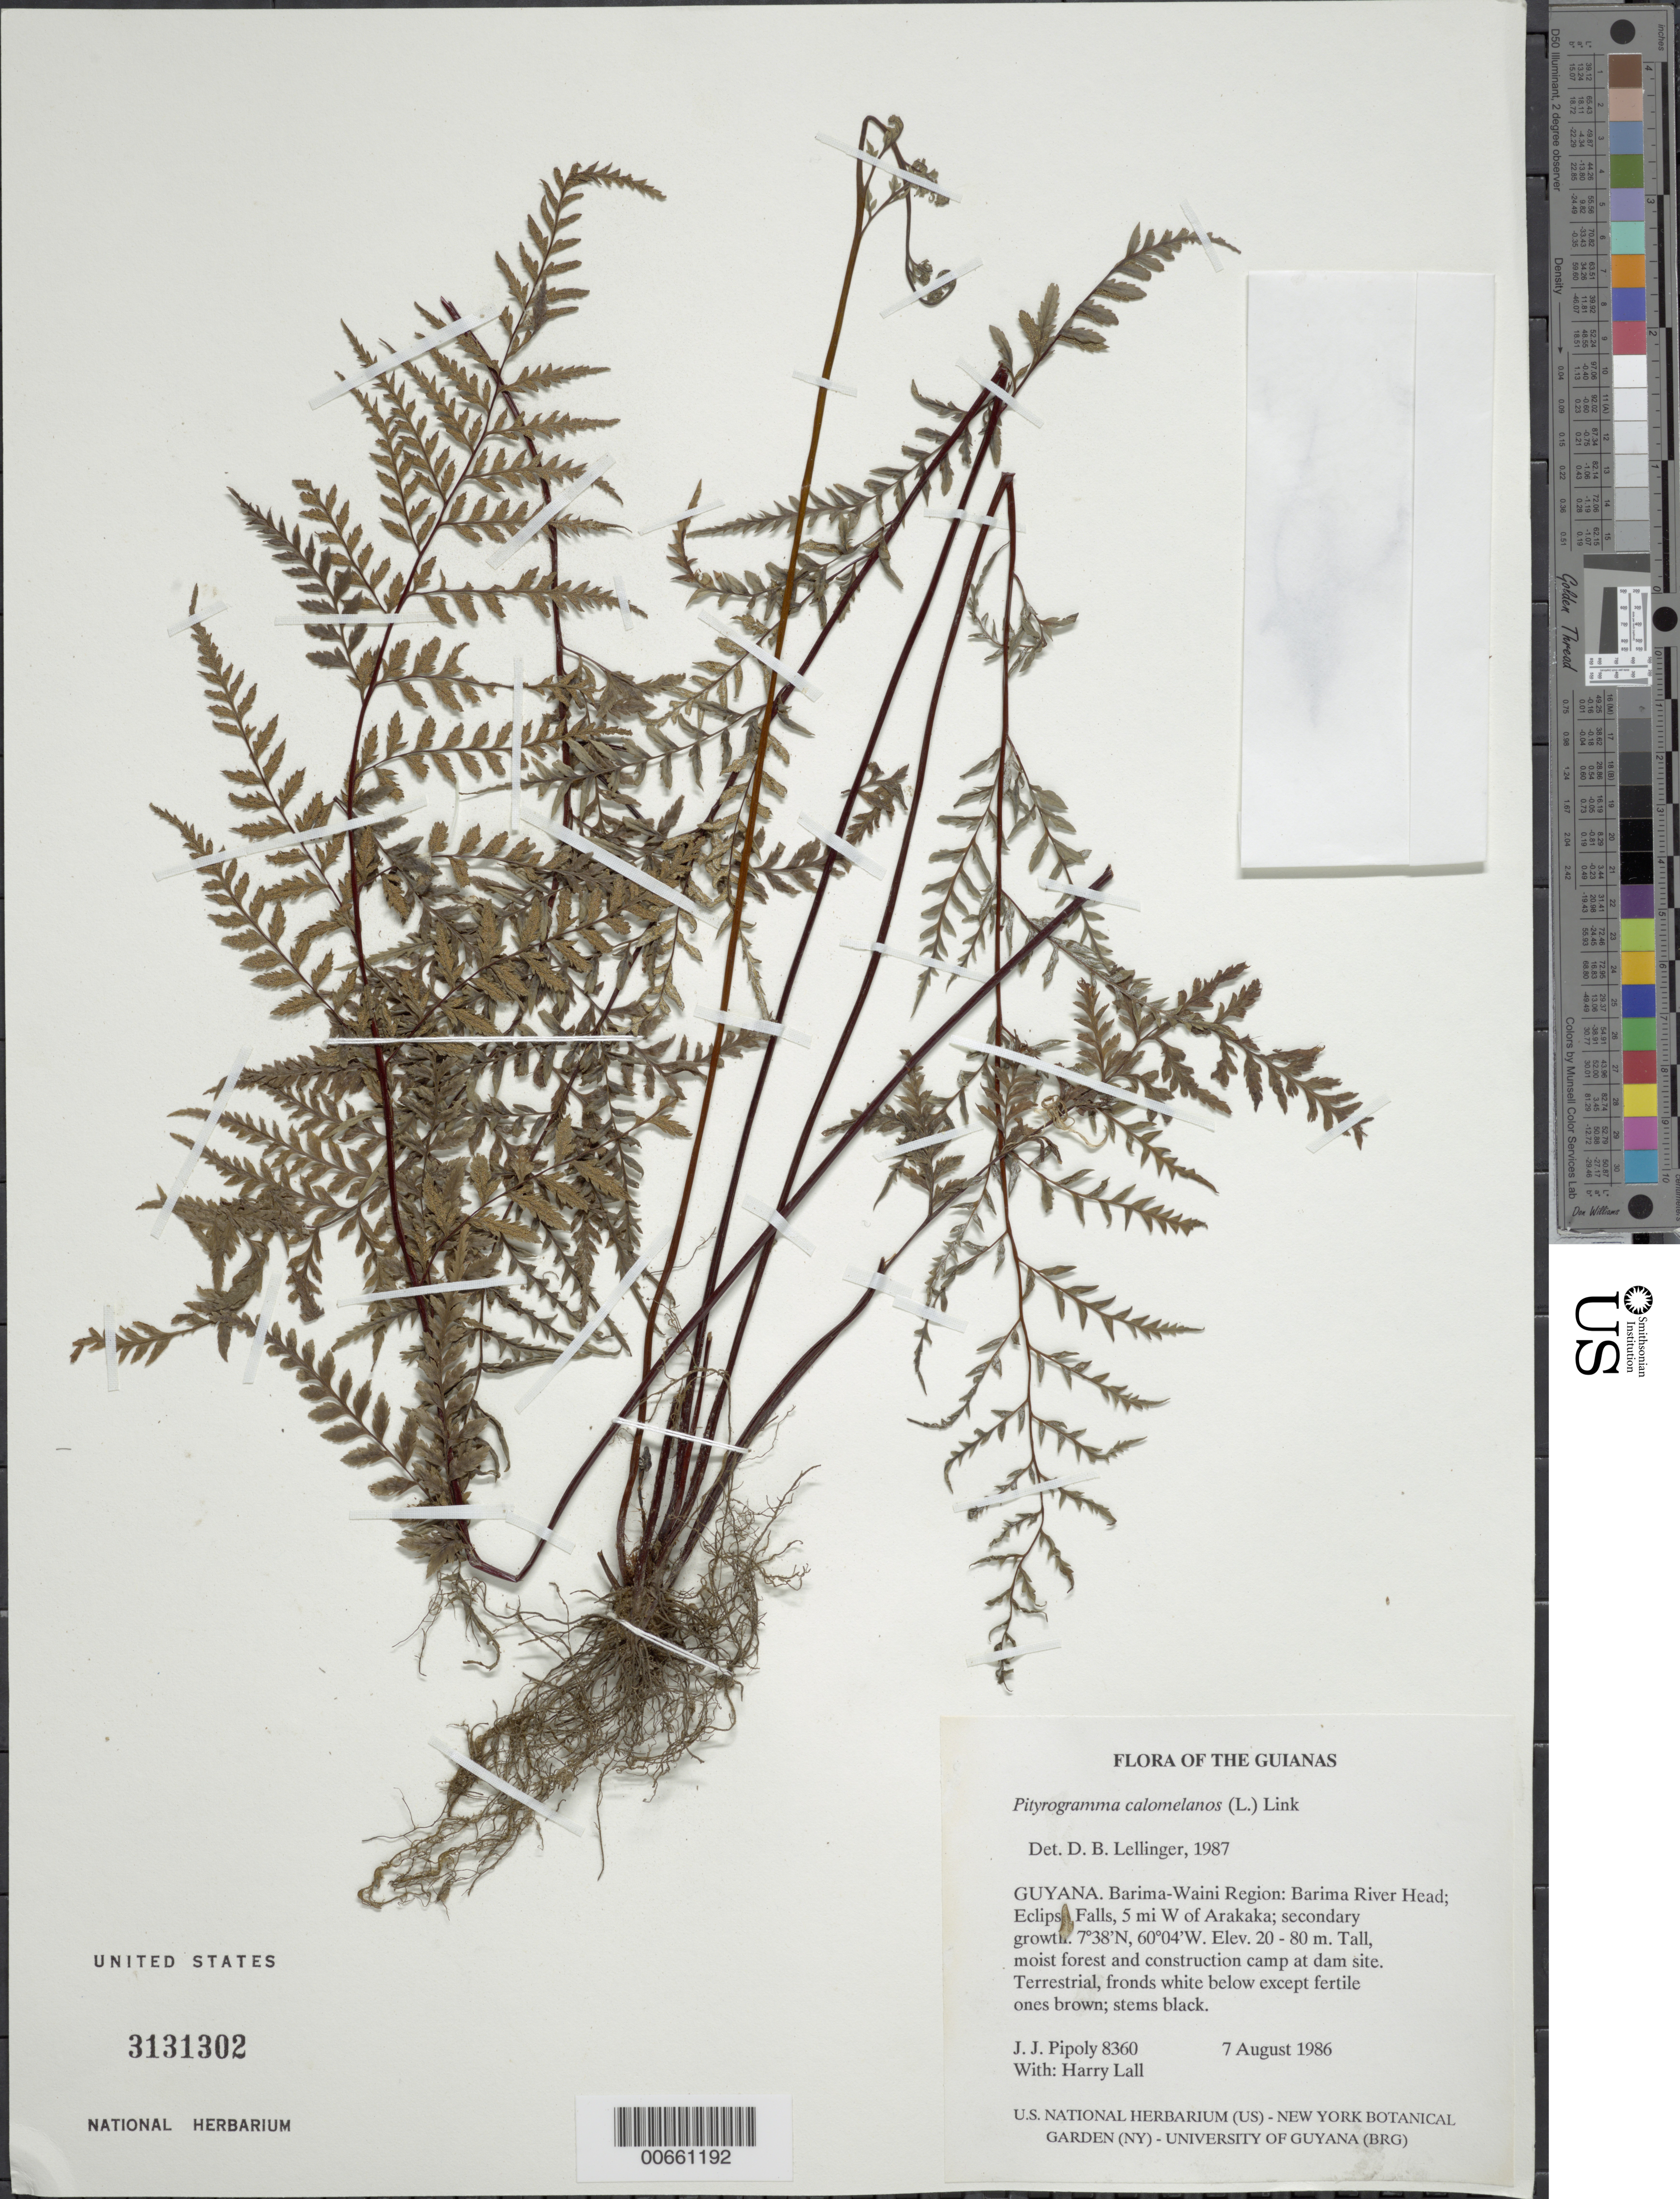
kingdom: Plantae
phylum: Tracheophyta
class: Polypodiopsida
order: Polypodiales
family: Pteridaceae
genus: Pityrogramma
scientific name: Pityrogramma calomelanos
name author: (L.) Link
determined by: Lellinger, David B., (BOT), Smithsonian Institution - National Museum of Natural History (UNITED STATES)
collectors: J. J. Pipoly & H. Lall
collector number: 8360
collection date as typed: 7 August 1986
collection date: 1986-08-07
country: Guyana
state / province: Barima-Waini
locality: Barima River head; Eclipse Falls, 5 mi W of Arakaka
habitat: Secondary growth, tall moist forest and construction camp at dam site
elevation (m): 20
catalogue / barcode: US 3131302